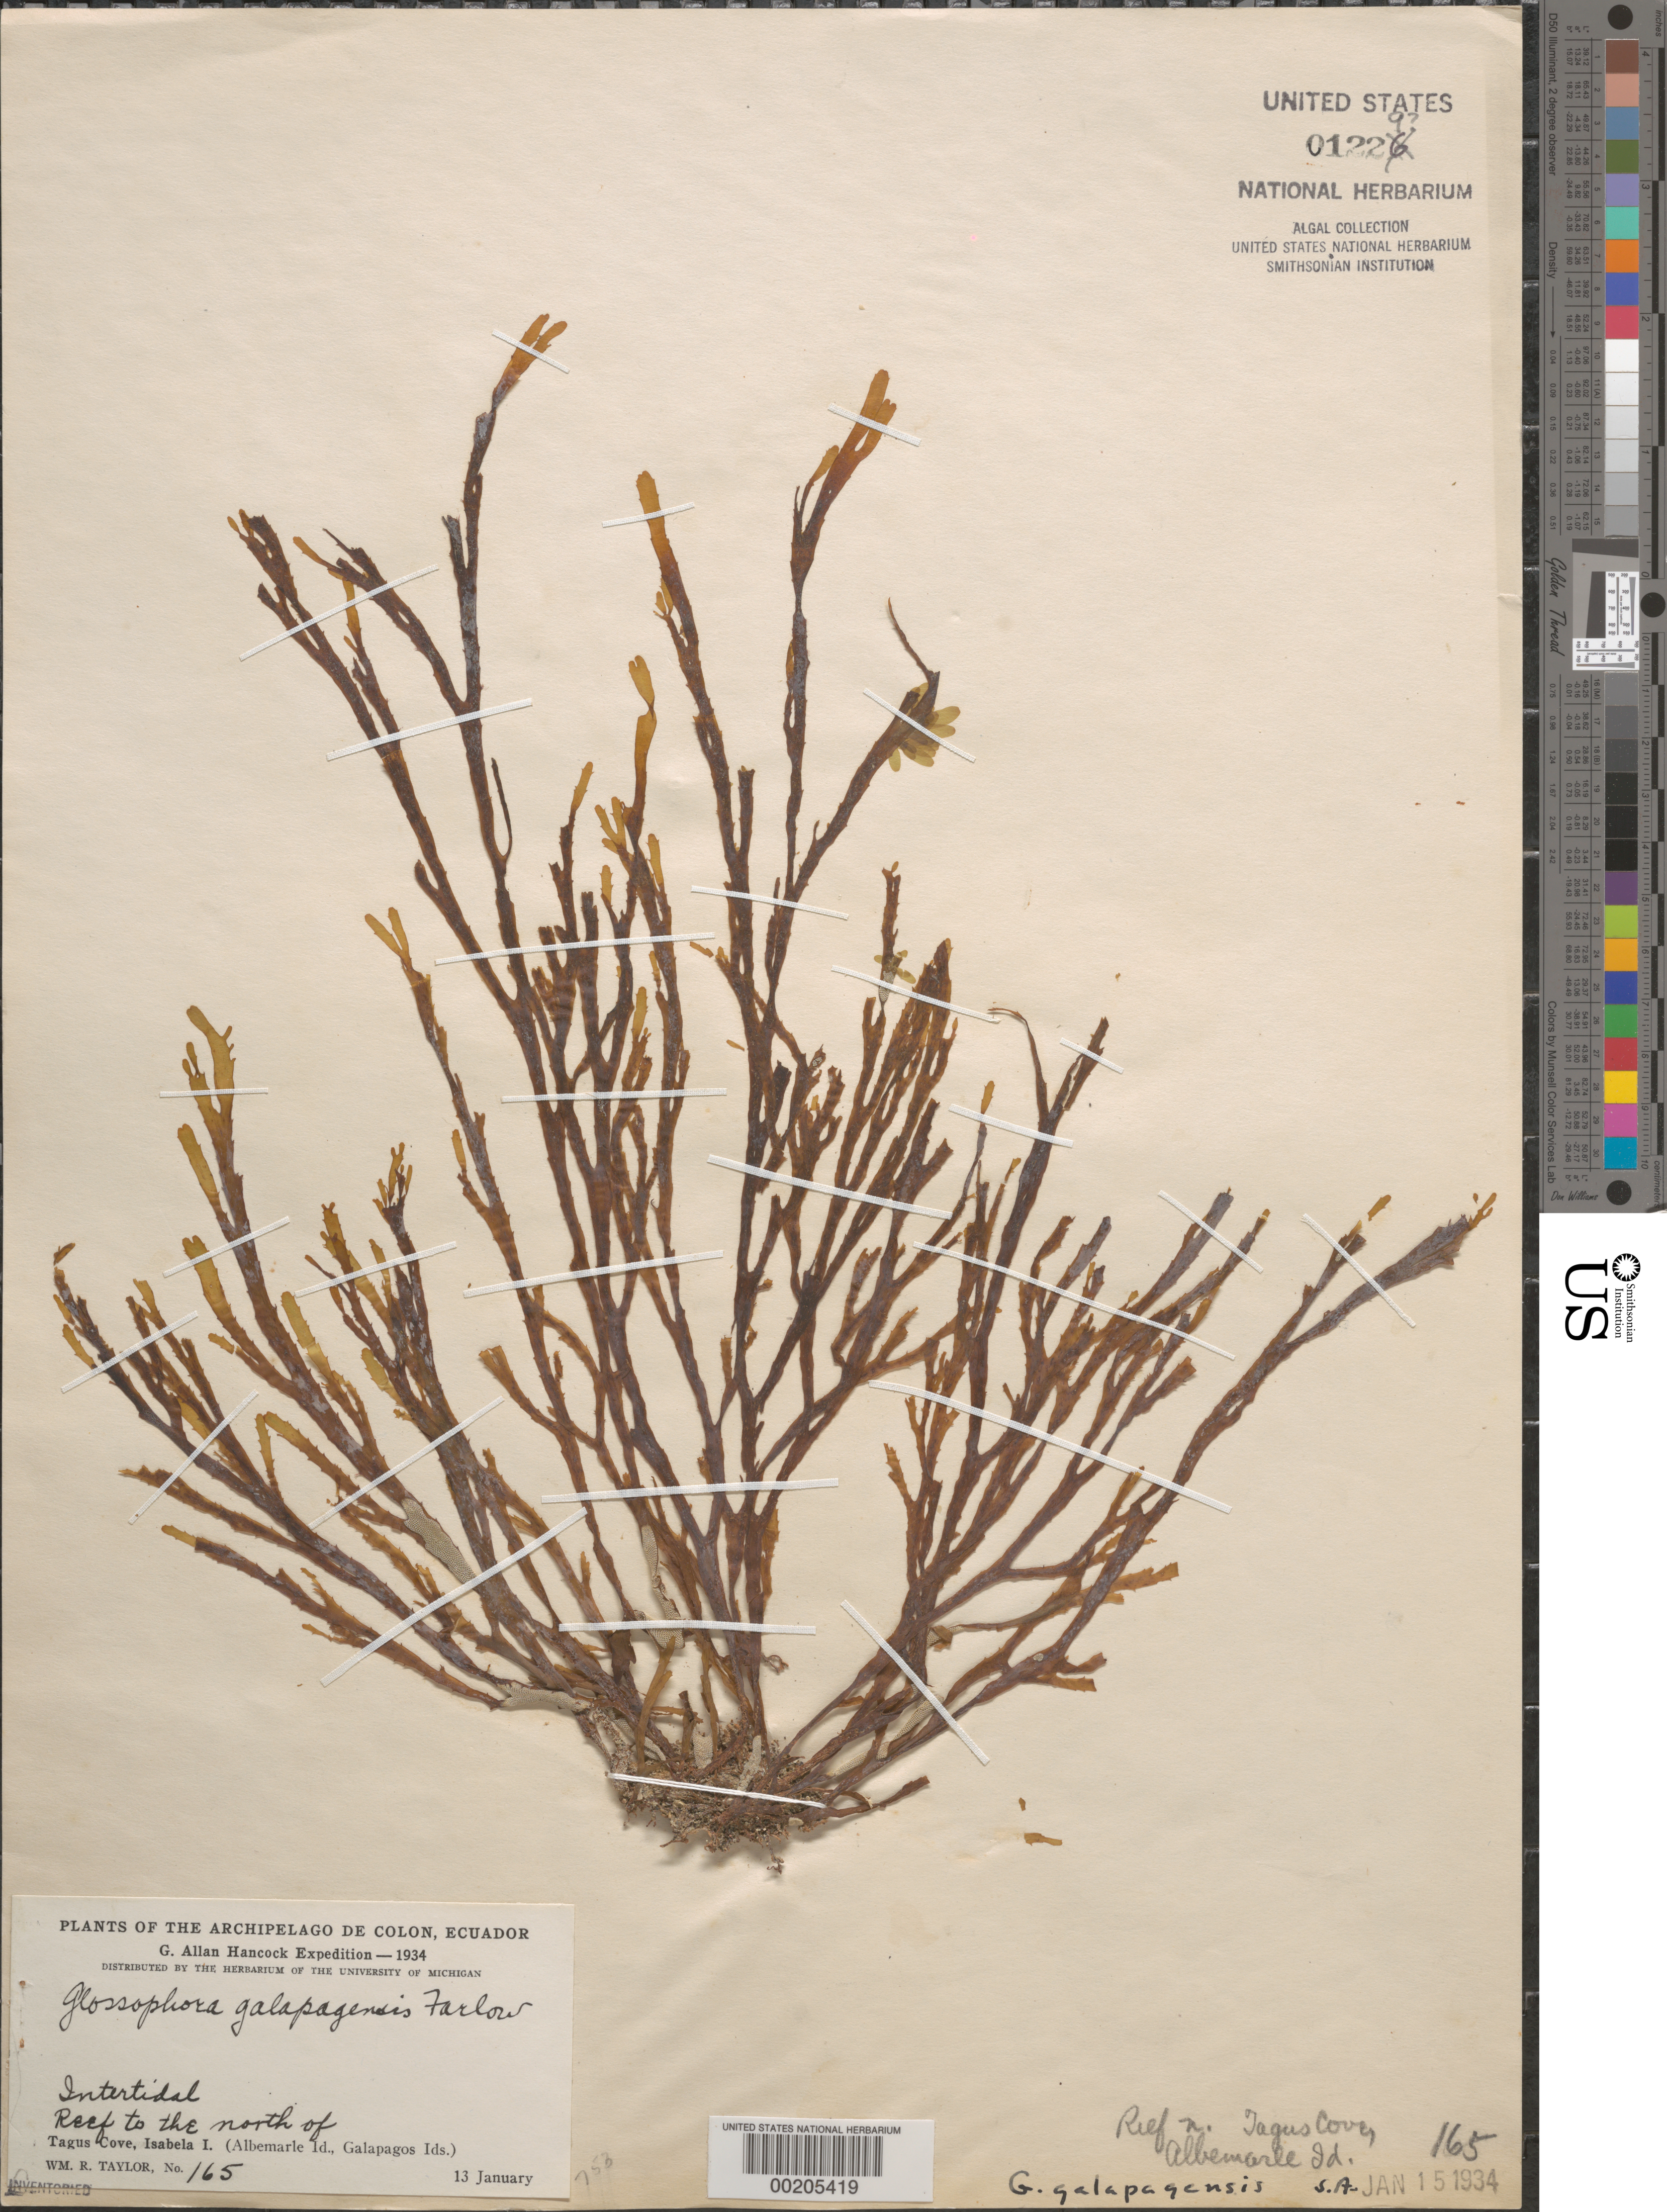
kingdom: Chromista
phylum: Ochrophyta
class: Phaeophyceae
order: Dictyotales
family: Dictyotaceae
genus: Dictyota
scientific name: Dictyota galapagensis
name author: (Farl.) De Clerck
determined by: Algae name updating Project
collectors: W. R. Taylor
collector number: WRT 34-165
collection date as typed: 13 Jan 1934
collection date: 1934-01-13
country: Ecuador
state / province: Colón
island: Isabela [Albemarle]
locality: North of Tagus Cove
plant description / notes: G. Allan Hancock Expedition, 1934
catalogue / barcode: US 1229